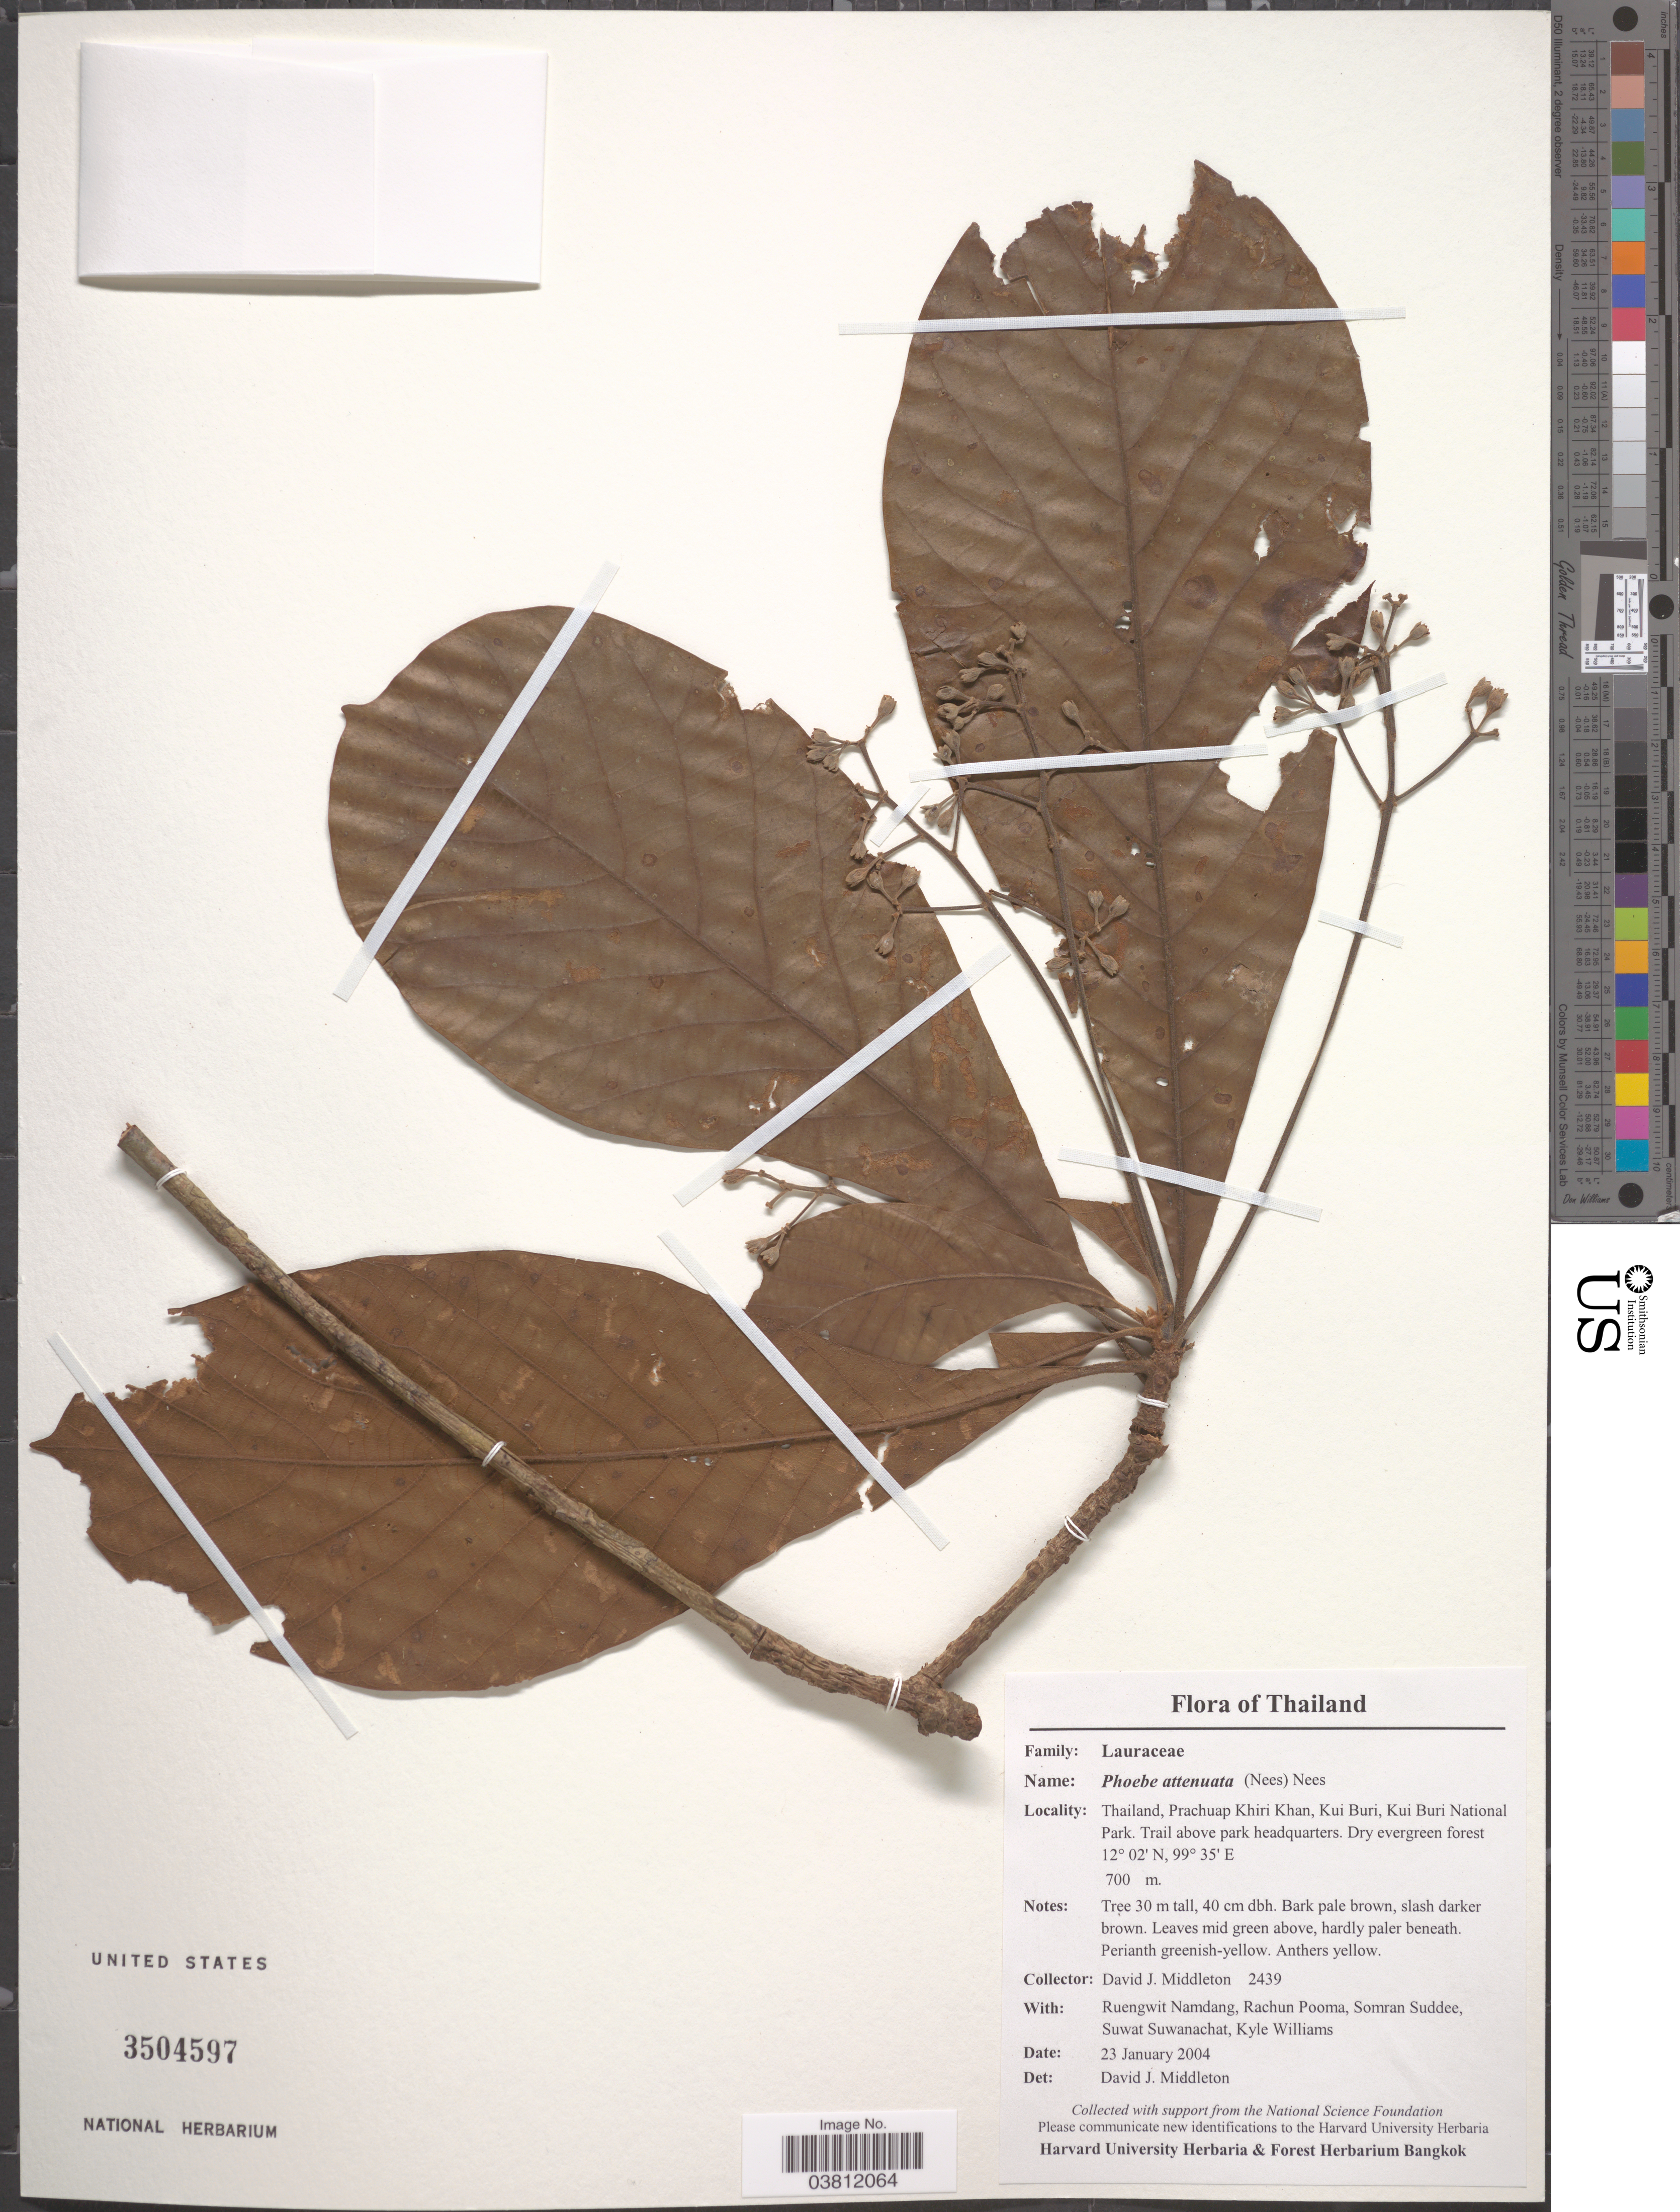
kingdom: Plantae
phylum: Tracheophyta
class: Magnoliopsida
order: Laurales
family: Lauraceae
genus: Phoebe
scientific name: Phoebe attenuata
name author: Nees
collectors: D. J. Middleton, R. Namdang, R. Pooma, S. Suddee & et al.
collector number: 2439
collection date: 2004-01-23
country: Thailand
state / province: Prachuap Khiri Khan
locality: Kui Buri, Kui Buri national Park.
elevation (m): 700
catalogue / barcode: US 3504597